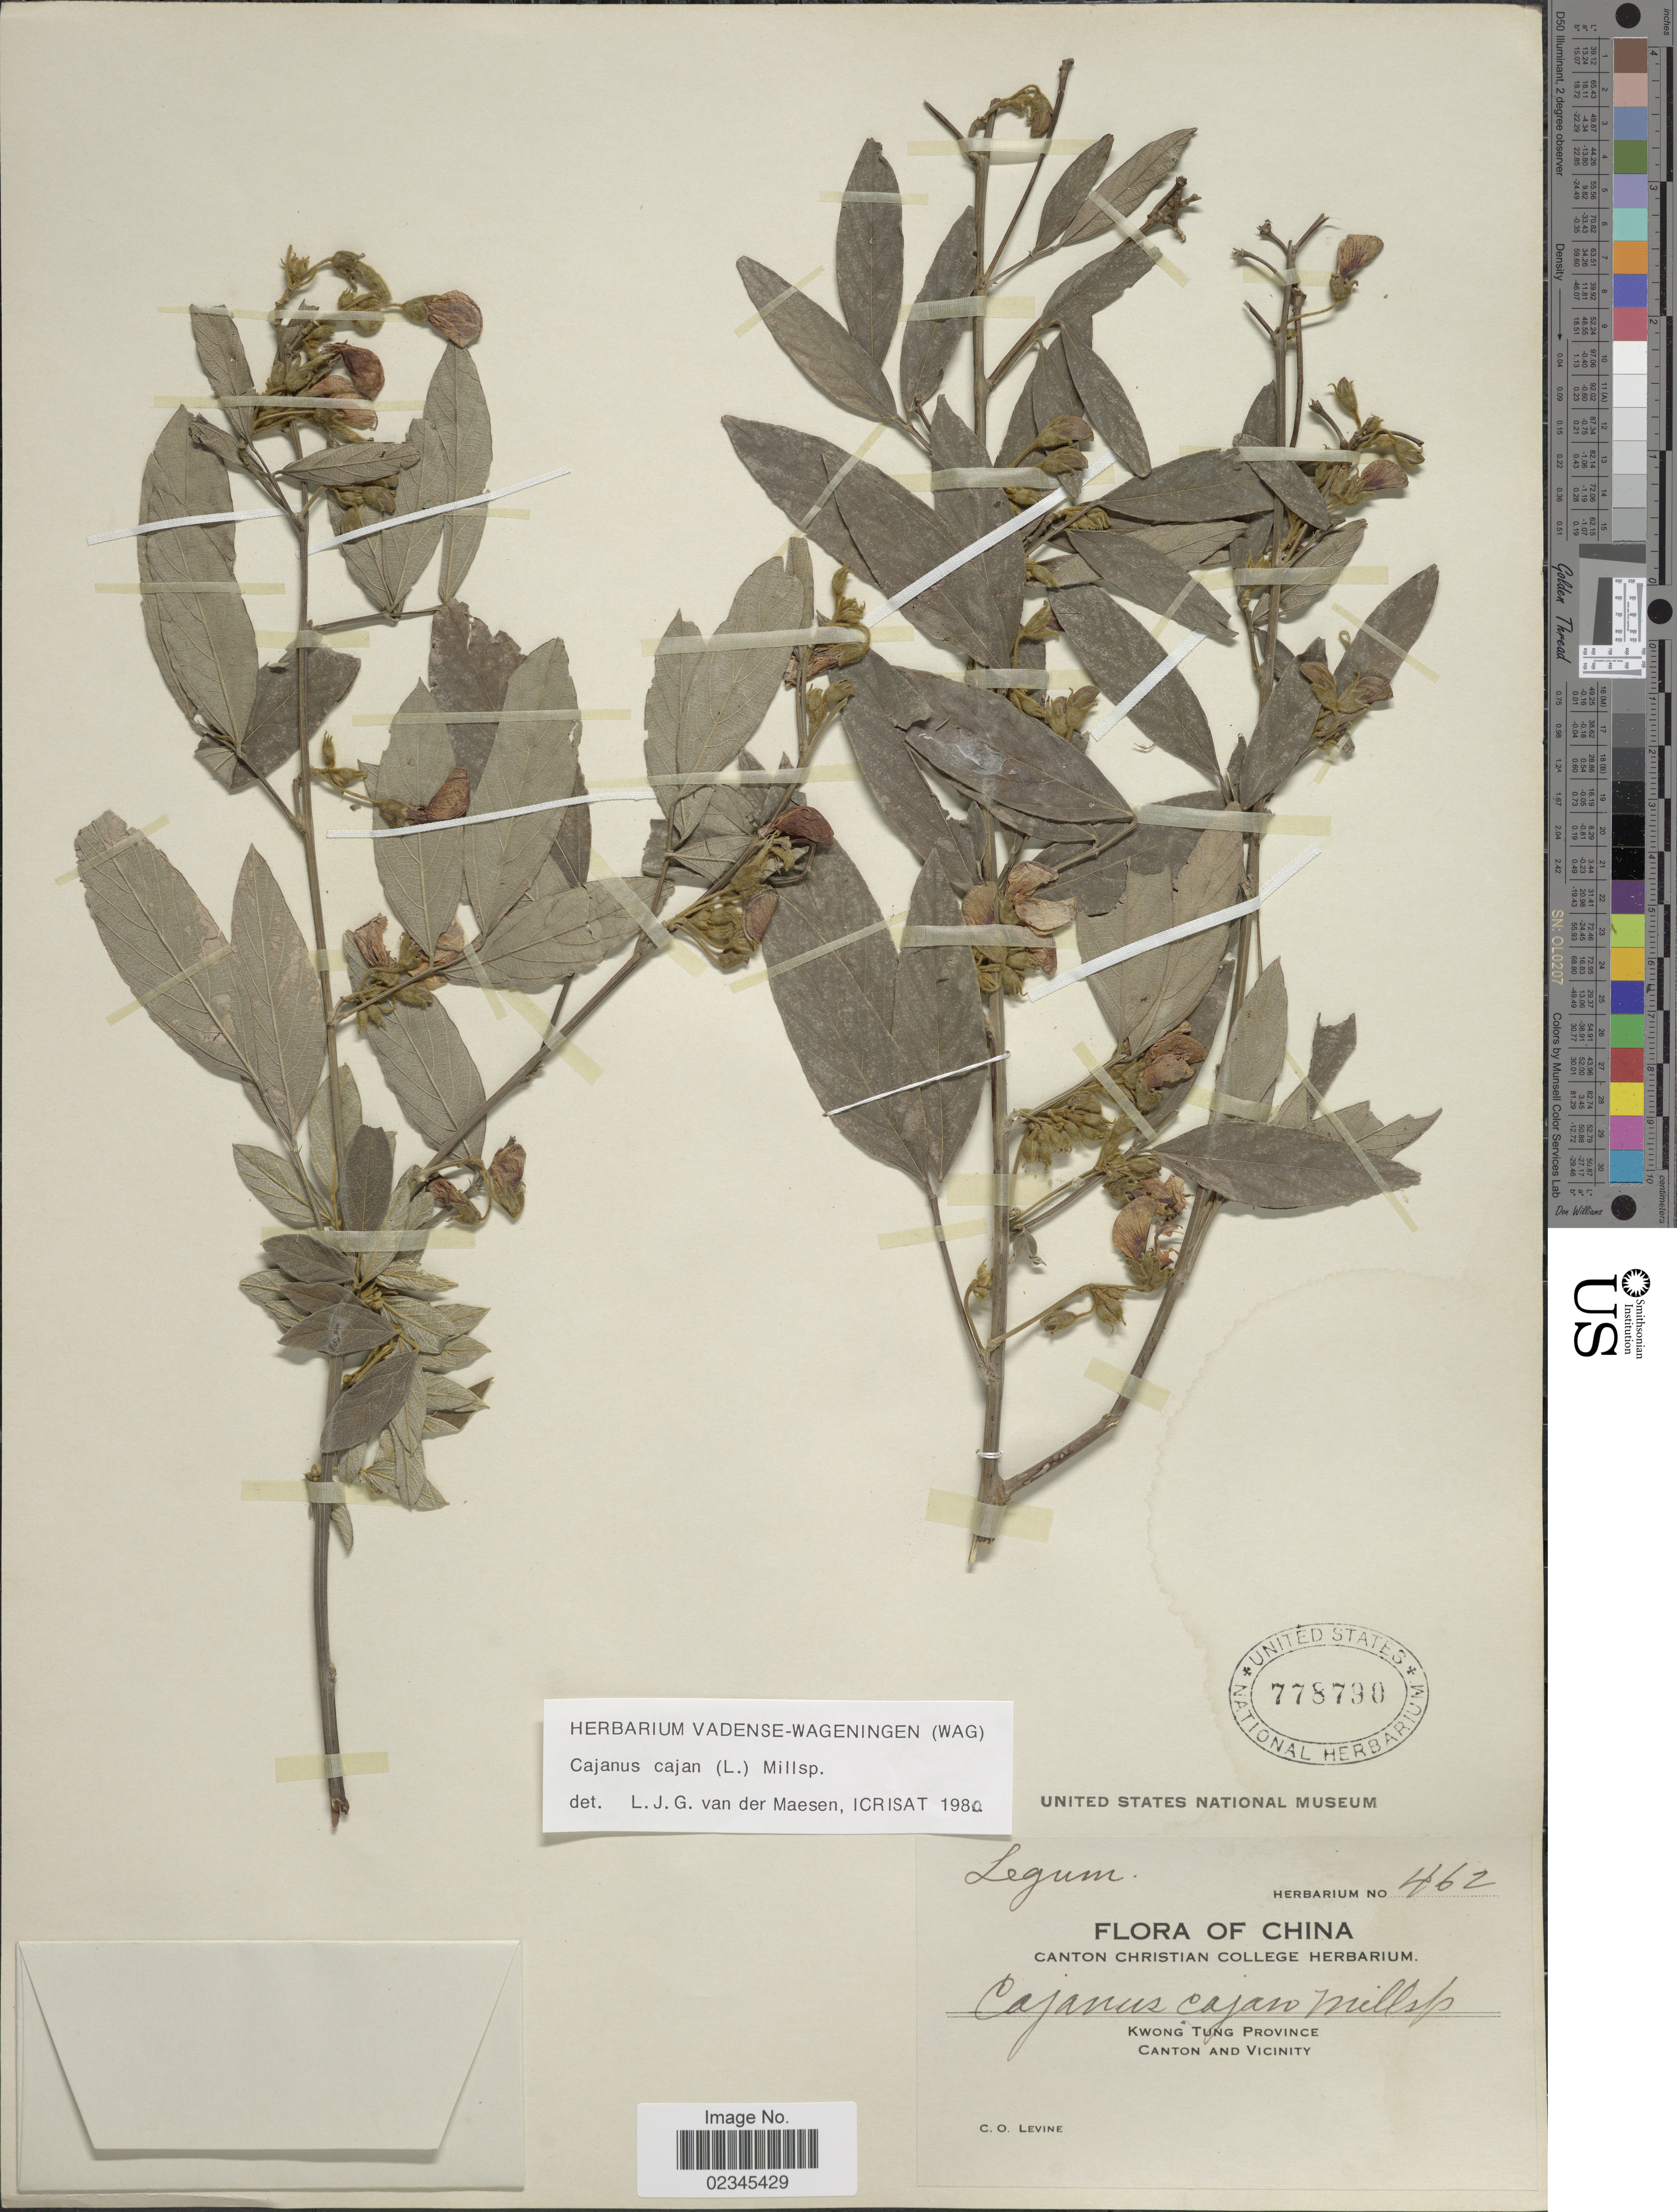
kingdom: Plantae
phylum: Tracheophyta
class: Magnoliopsida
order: Fabales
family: Fabaceae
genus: Cajanus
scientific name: Cajanus cajan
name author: (L.) Huth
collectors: C. O. Levine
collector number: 462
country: China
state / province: Guangdong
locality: Kwong Tung Province. Canton and Vicinity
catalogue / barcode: US 778790